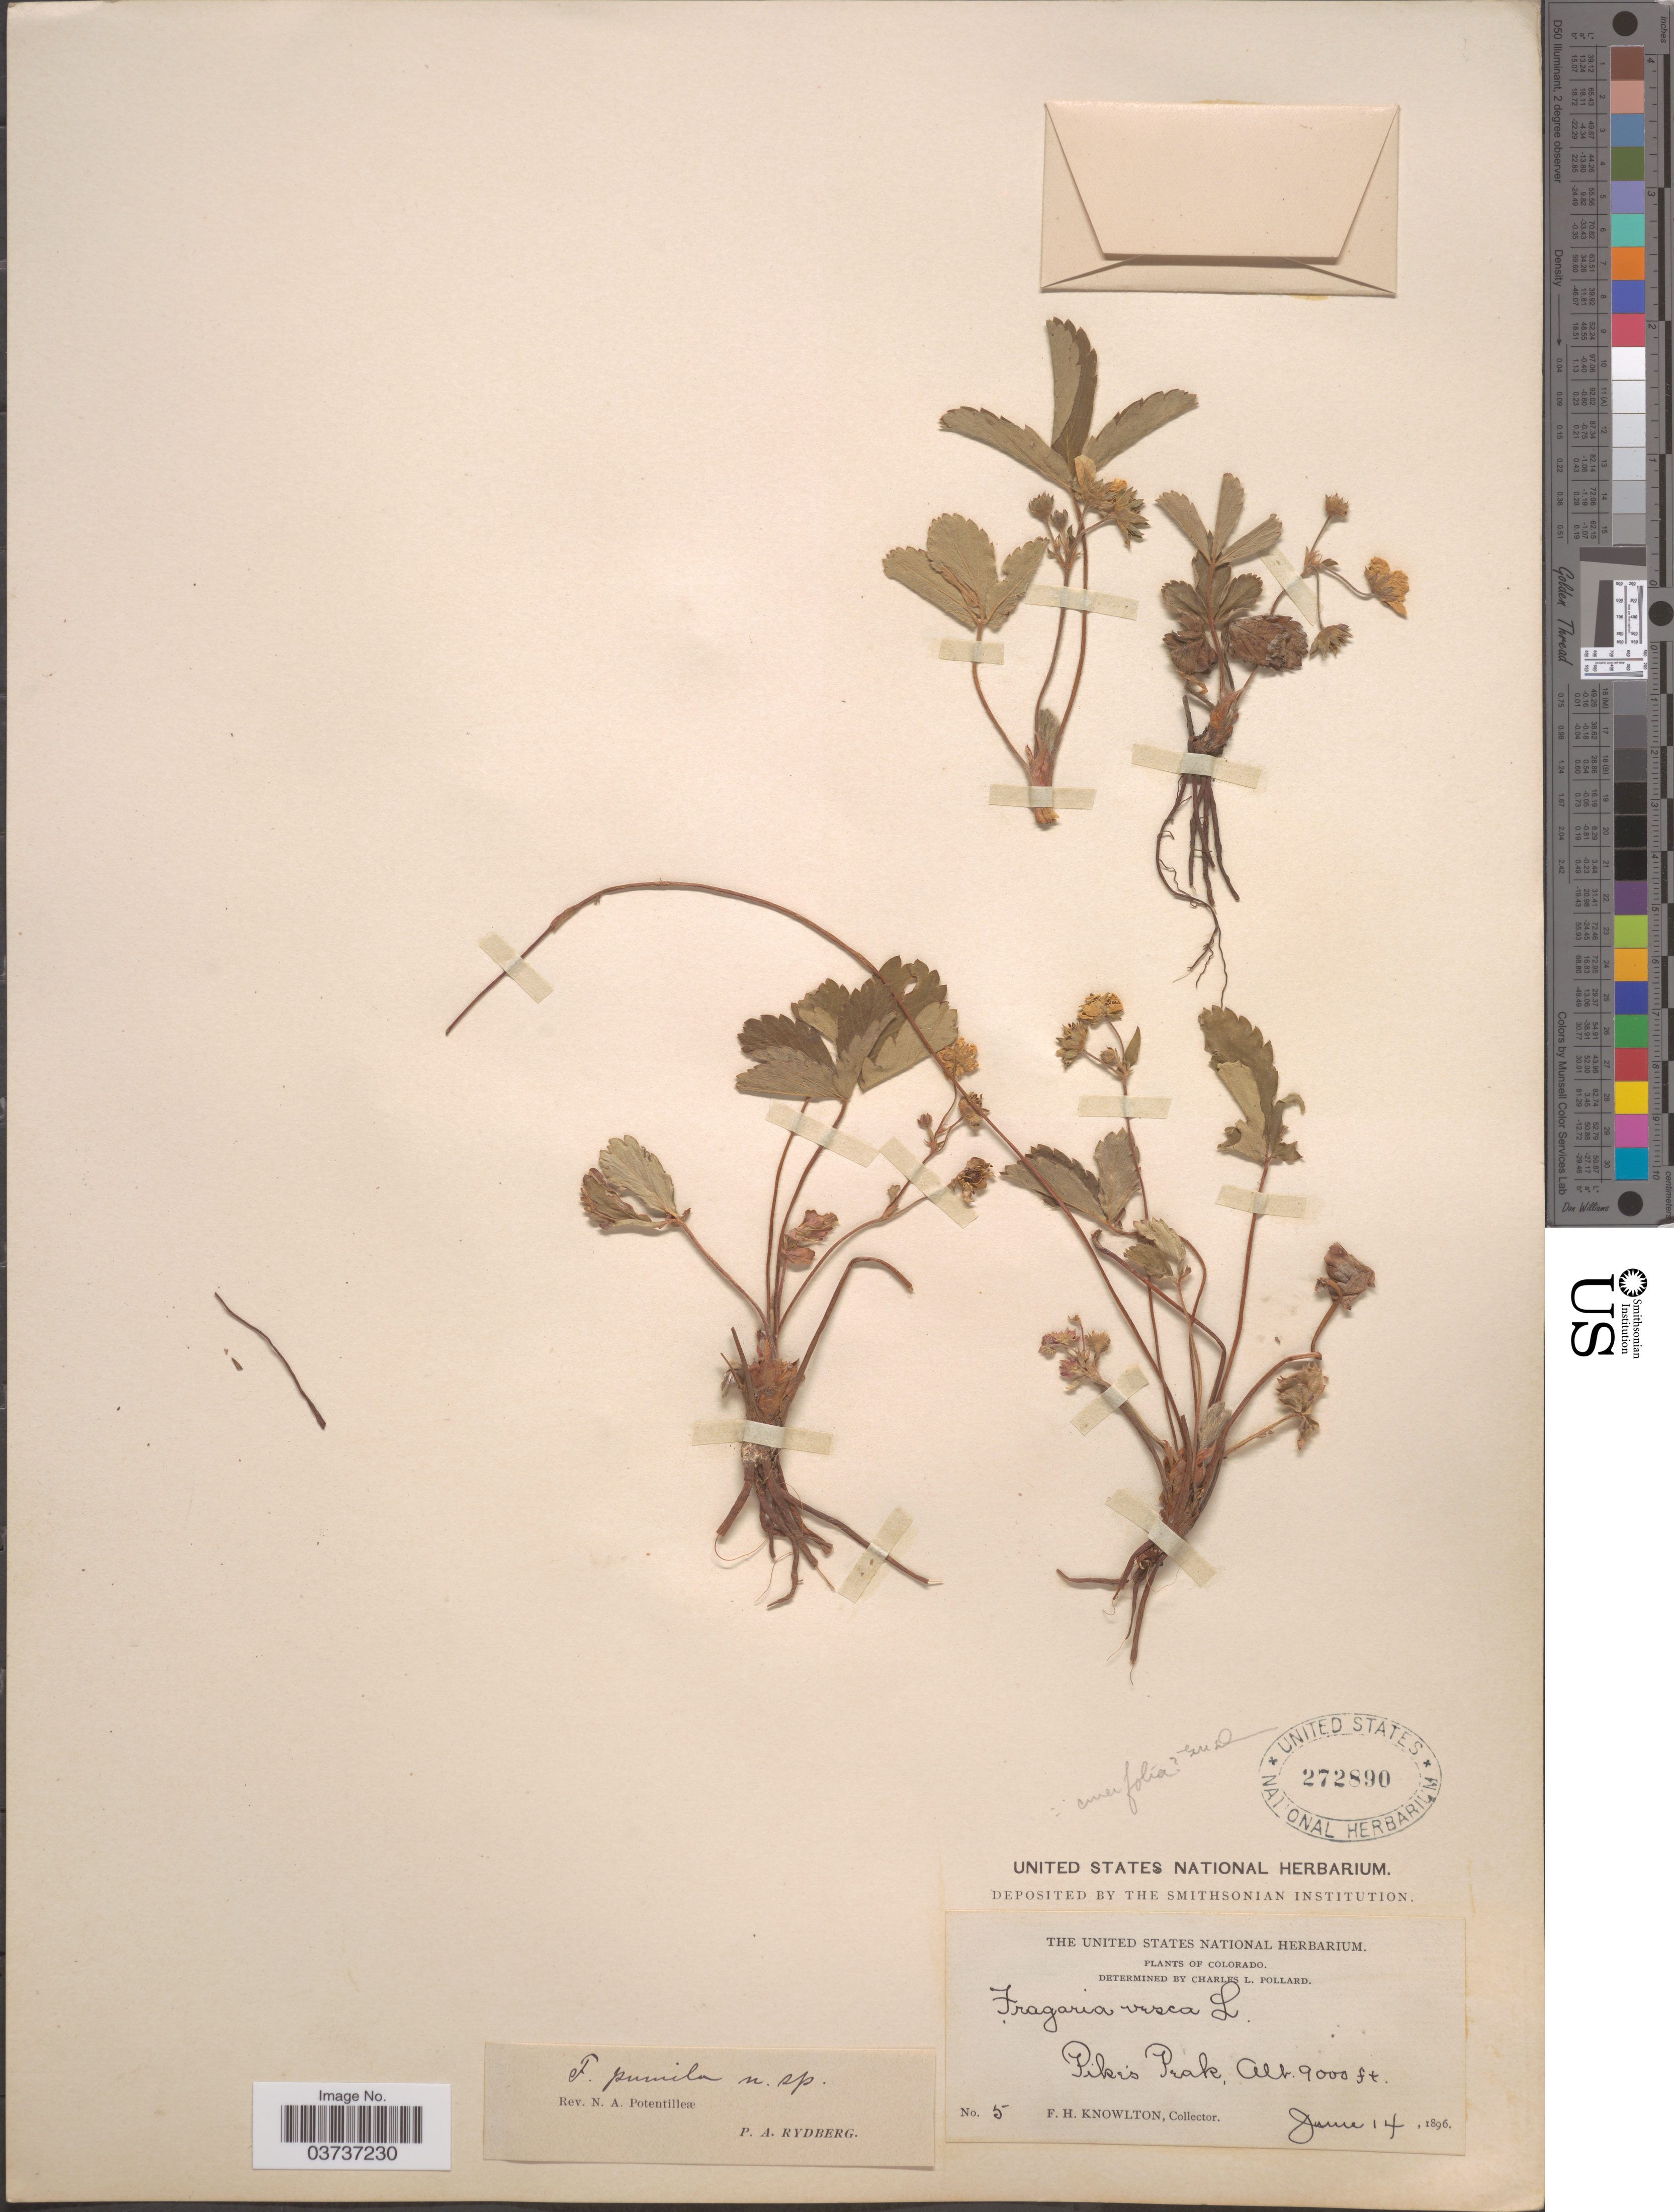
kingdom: Plantae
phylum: Tracheophyta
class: Magnoliopsida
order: Rosales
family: Rosaceae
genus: Fragaria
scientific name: Fragaria cuneifolia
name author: Nutt. ex Howell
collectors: F. H. Knowlton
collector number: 5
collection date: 1896-06-14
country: United States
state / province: Colorado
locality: Pike's Peak.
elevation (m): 2743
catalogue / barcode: US 272890